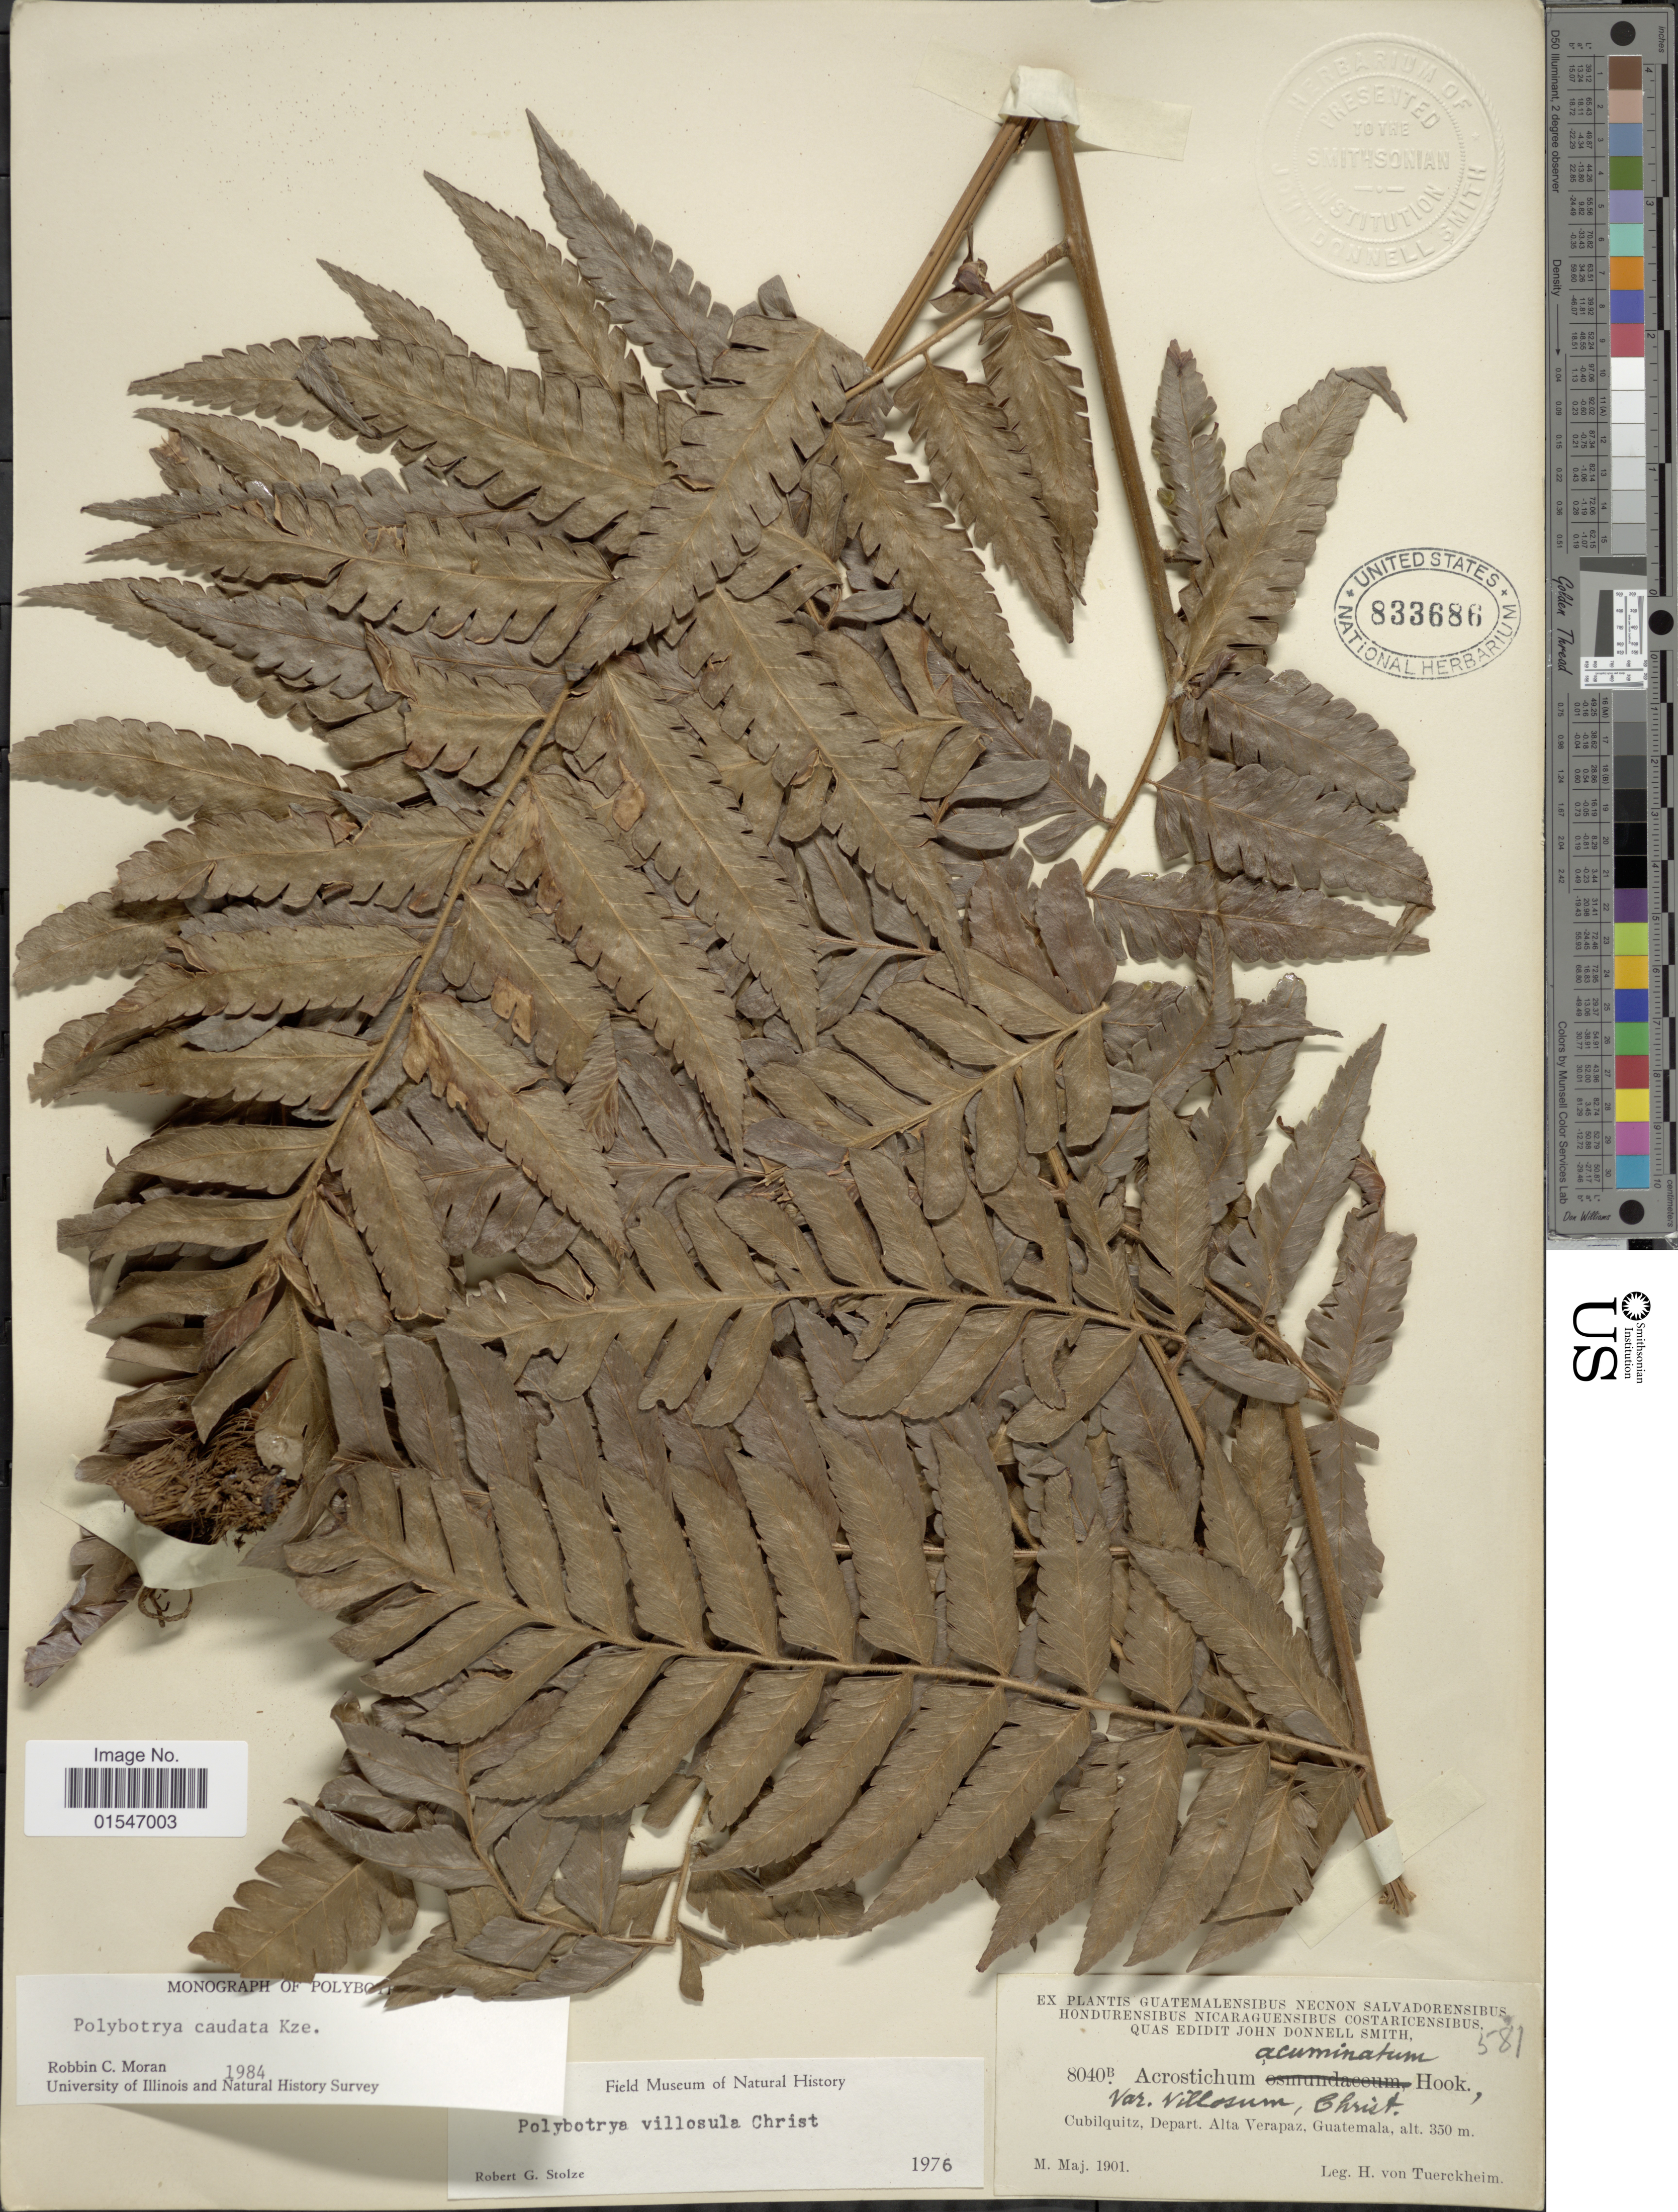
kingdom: Plantae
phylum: Tracheophyta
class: Polypodiopsida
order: Polypodiales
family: Dryopteridaceae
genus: Polybotrya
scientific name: Polybotrya caudata f. villosa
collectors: H. von Türckheim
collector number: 8040B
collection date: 1901-05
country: Guatemala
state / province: Alta Verapaz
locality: Cubilquitz, Depart. Alta Verapaz, Guatemala.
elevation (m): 350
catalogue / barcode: US 833686